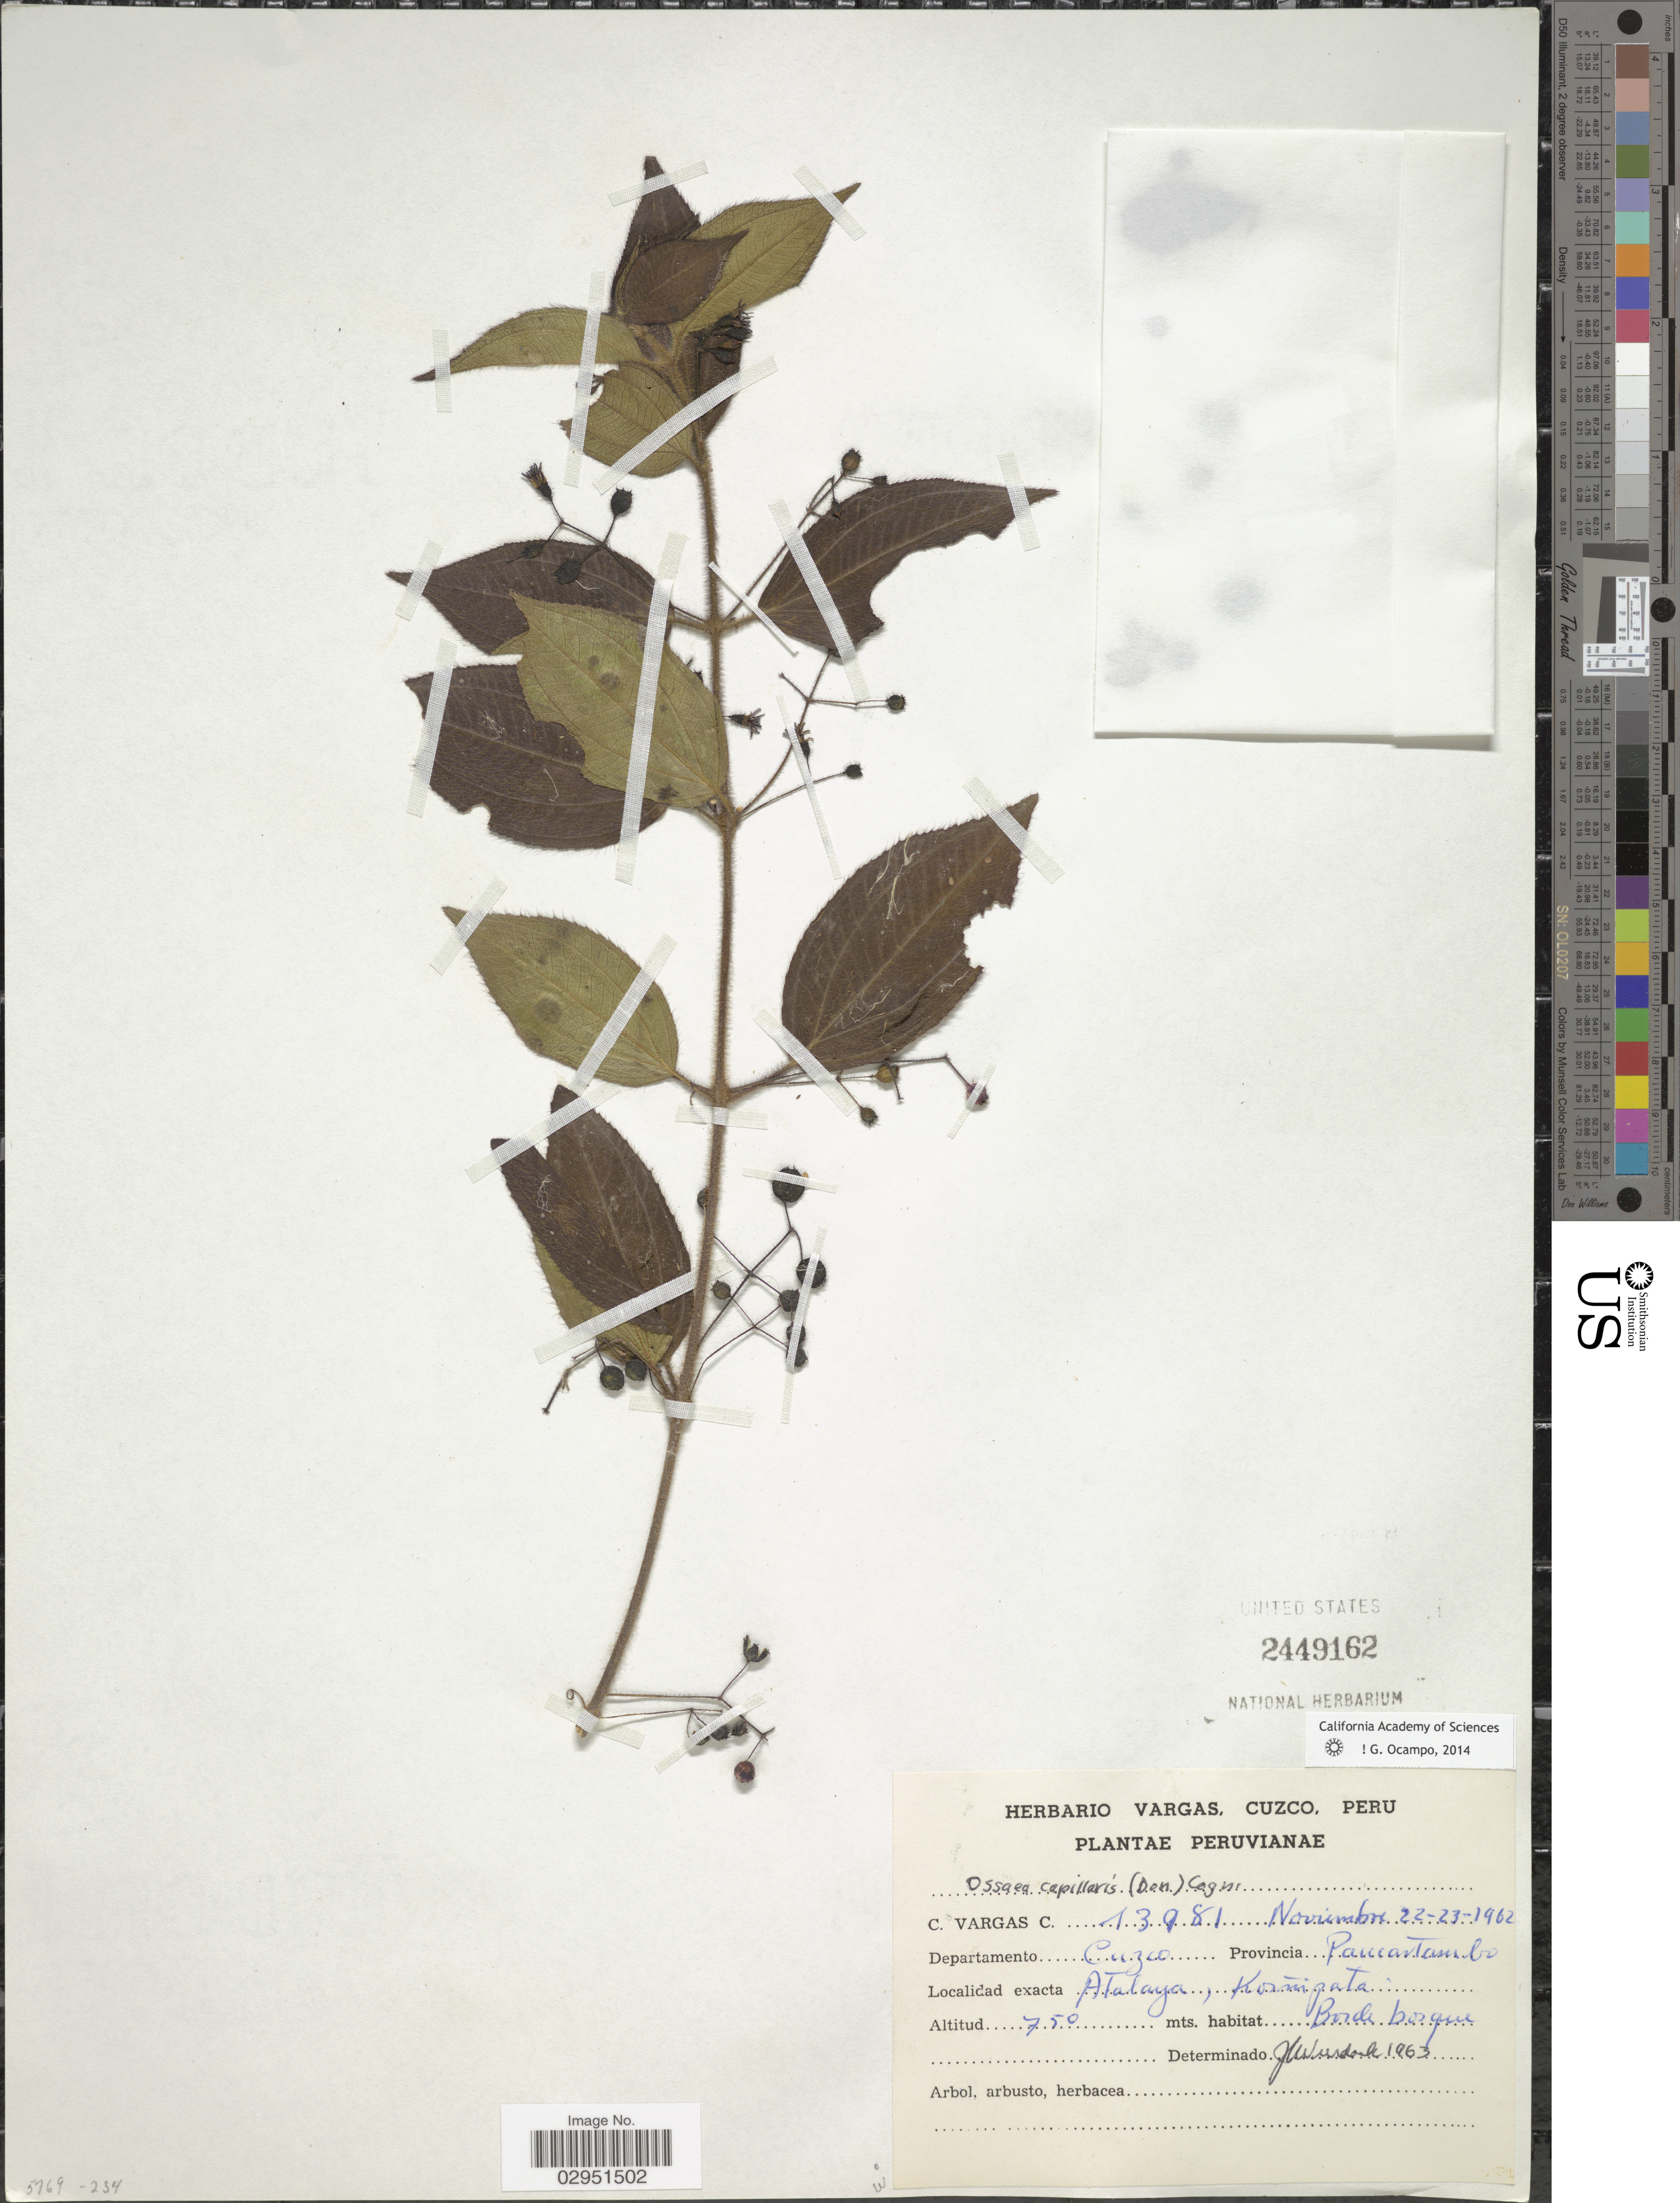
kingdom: Plantae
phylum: Tracheophyta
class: Magnoliopsida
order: Myrtales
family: Melastomataceae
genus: Ossaea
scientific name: Ossaea capillaris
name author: (D. Don) Cogn.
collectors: C. Vargas Calderón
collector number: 13981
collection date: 1962-11-22/1962-11-23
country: Peru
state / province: Cusco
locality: Departamento Cuzco. Provincia Paucartambo. Atalaya, Kosñipata.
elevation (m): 750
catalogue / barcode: US 2449162